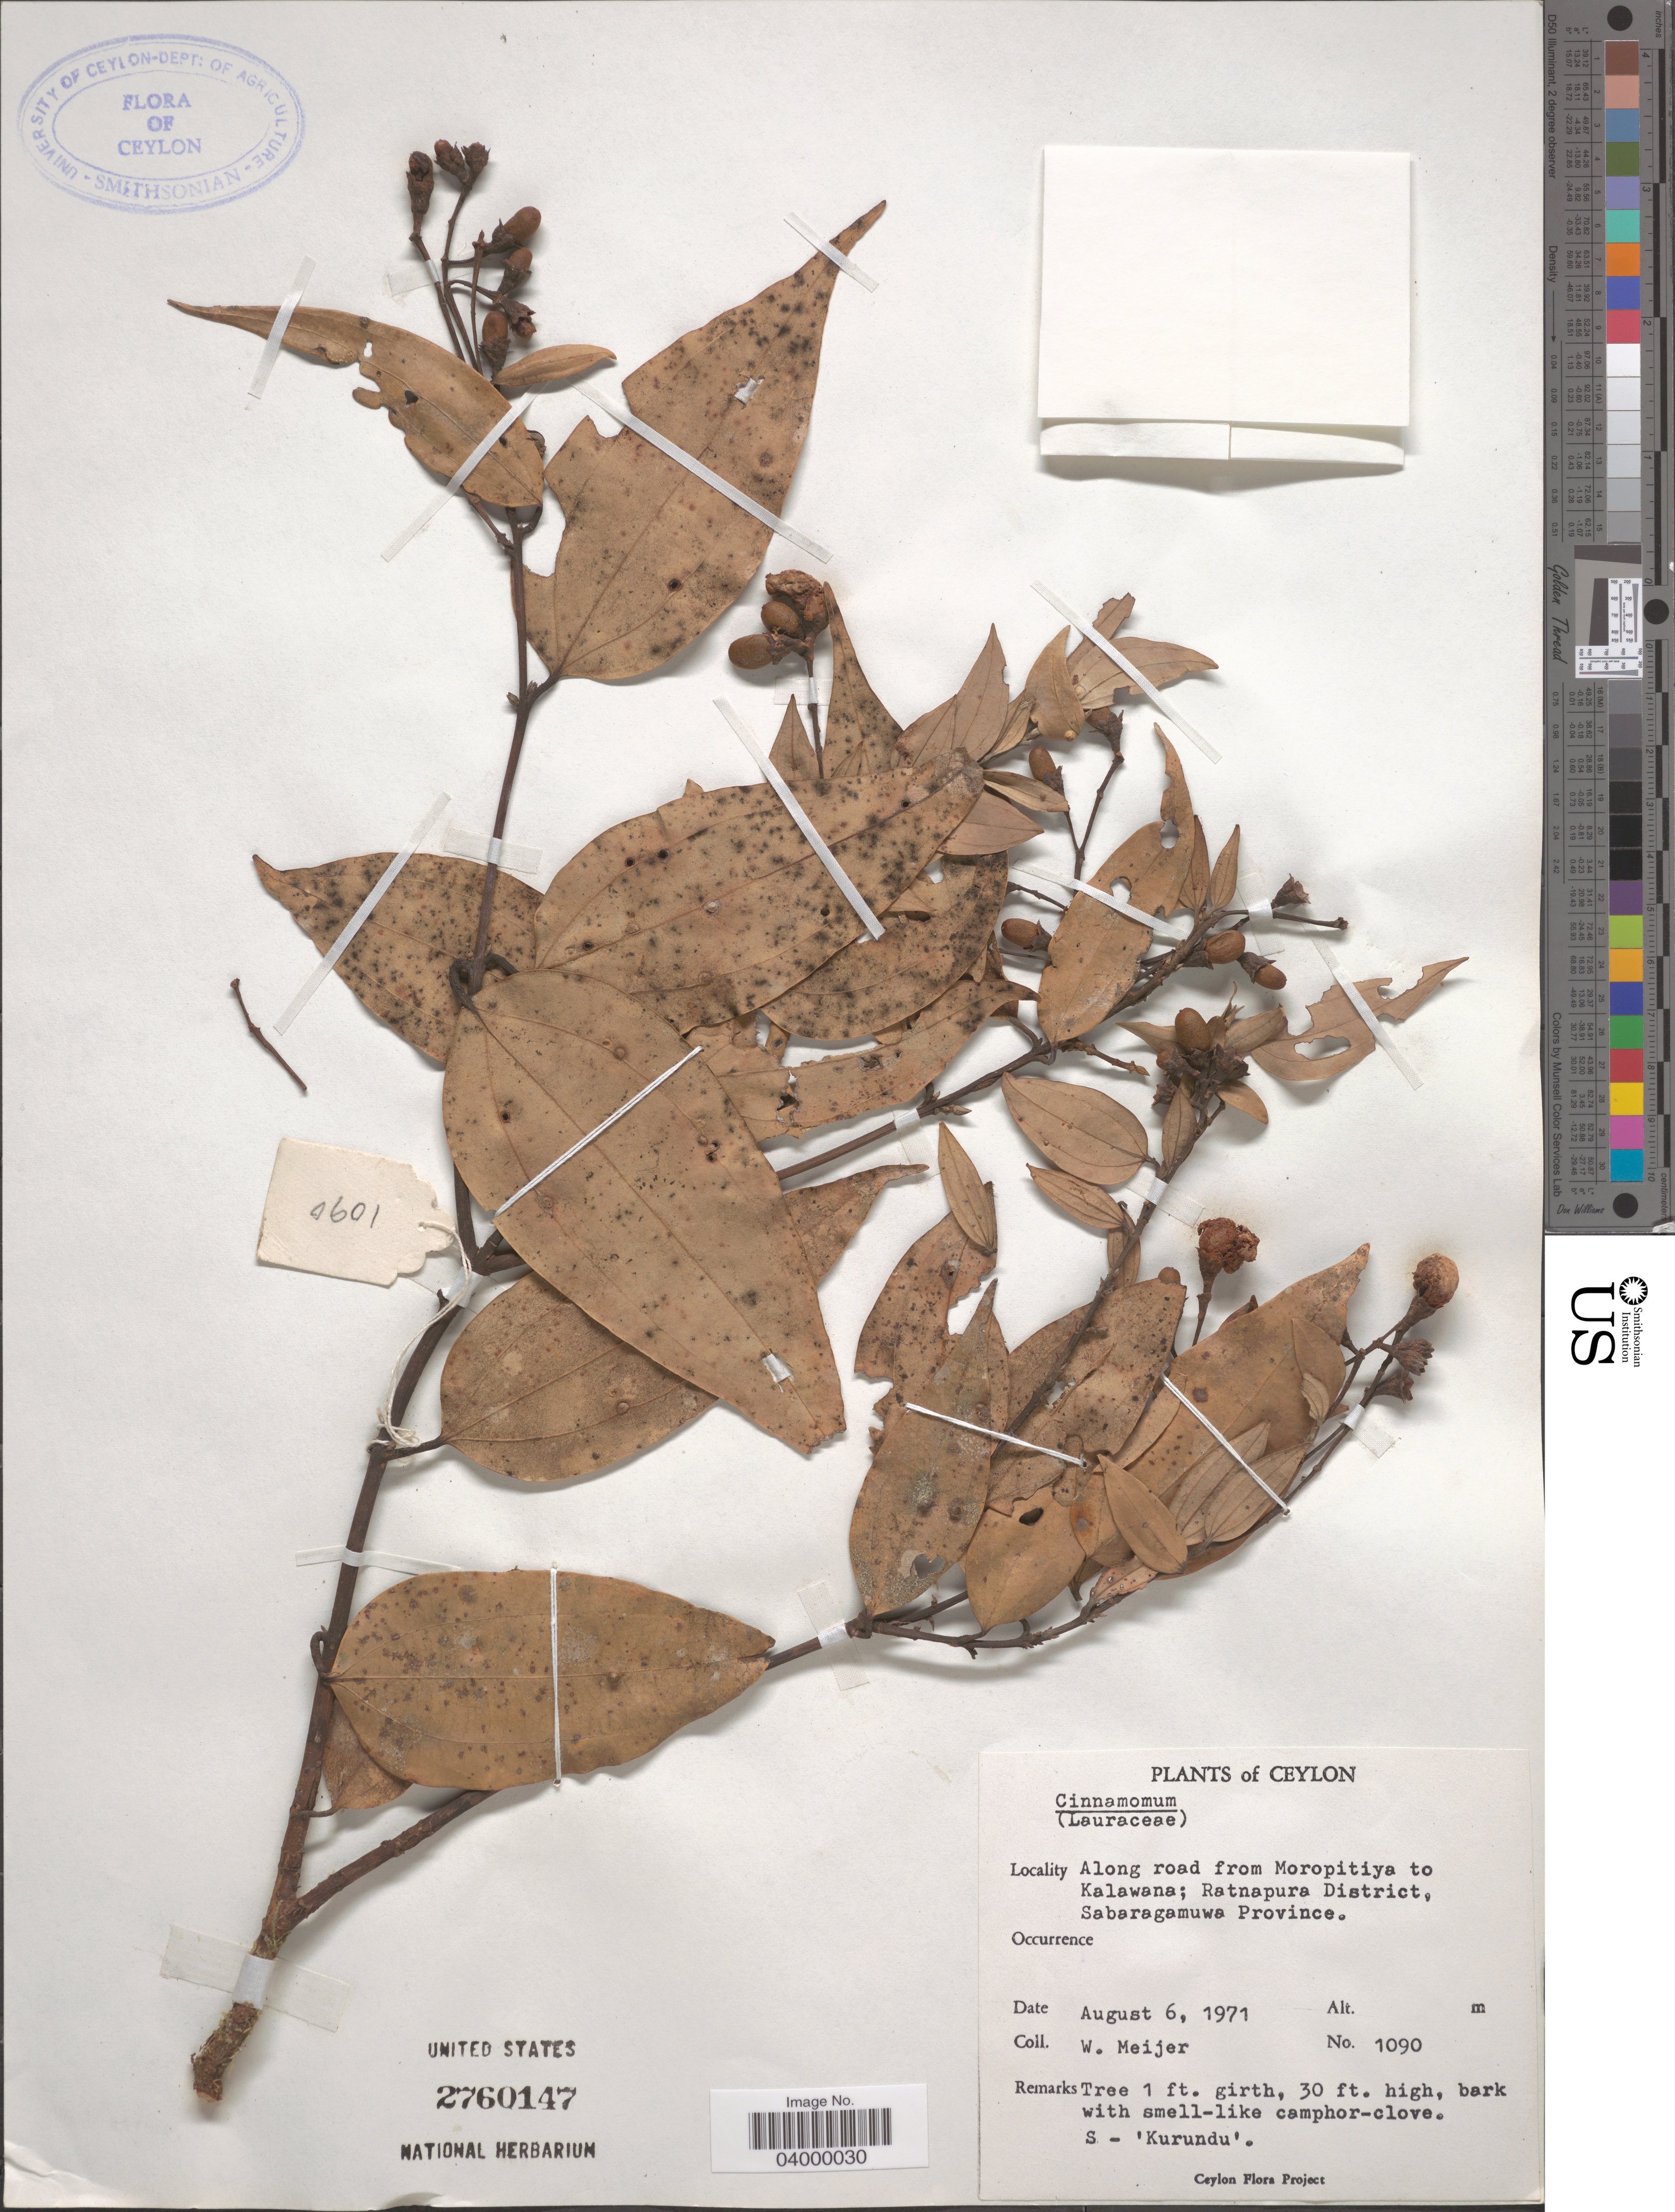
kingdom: Plantae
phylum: Tracheophyta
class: Magnoliopsida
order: Laurales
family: Lauraceae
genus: Cinnamomum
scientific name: Cinnamomum sp.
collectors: W. Meijer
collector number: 1090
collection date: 1971-08-06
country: Sri Lanka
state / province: Sabaragamuwa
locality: Ceylon. Along road from Moropitiya to Kalawana; Ratnapura District.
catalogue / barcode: US 2760147